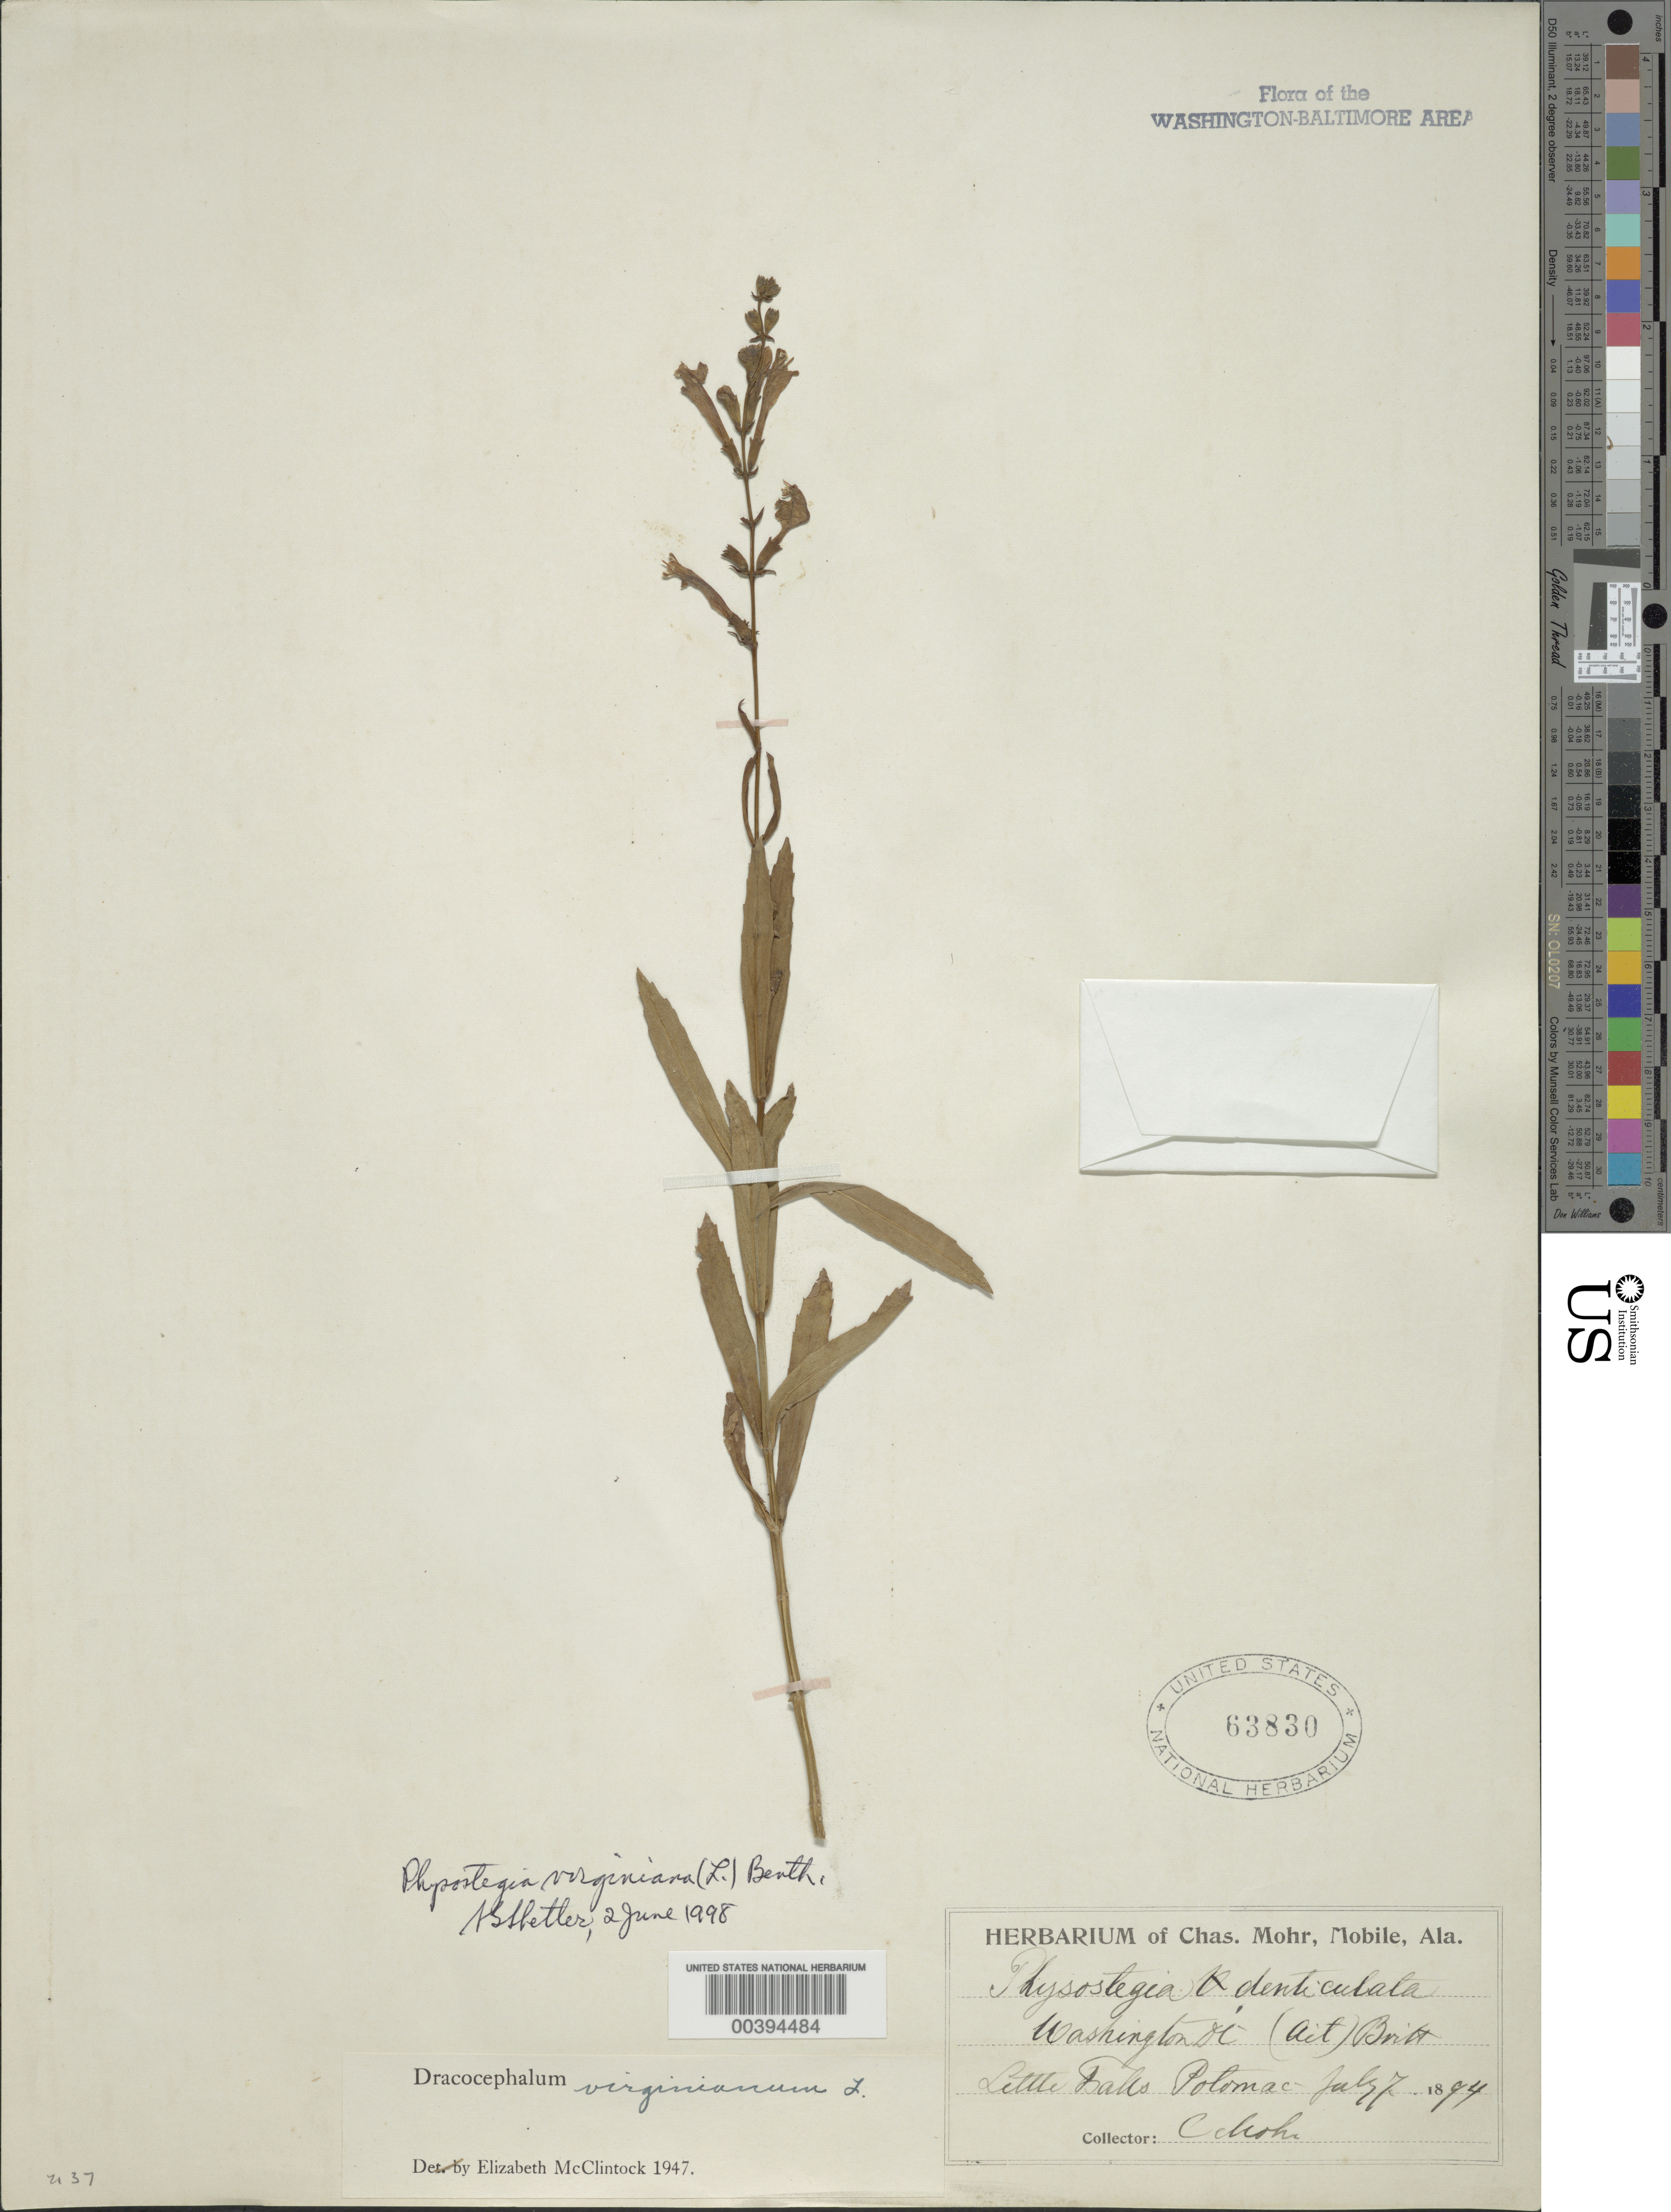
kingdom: Plantae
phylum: Tracheophyta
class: Magnoliopsida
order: Lamiales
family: Lamiaceae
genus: Physostegia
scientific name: Physostegia virginiana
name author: (L.) Benth.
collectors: C. T. Mohr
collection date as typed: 1894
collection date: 1894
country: United States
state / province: Maryland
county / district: Montgomery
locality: Little Falls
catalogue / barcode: US 63830